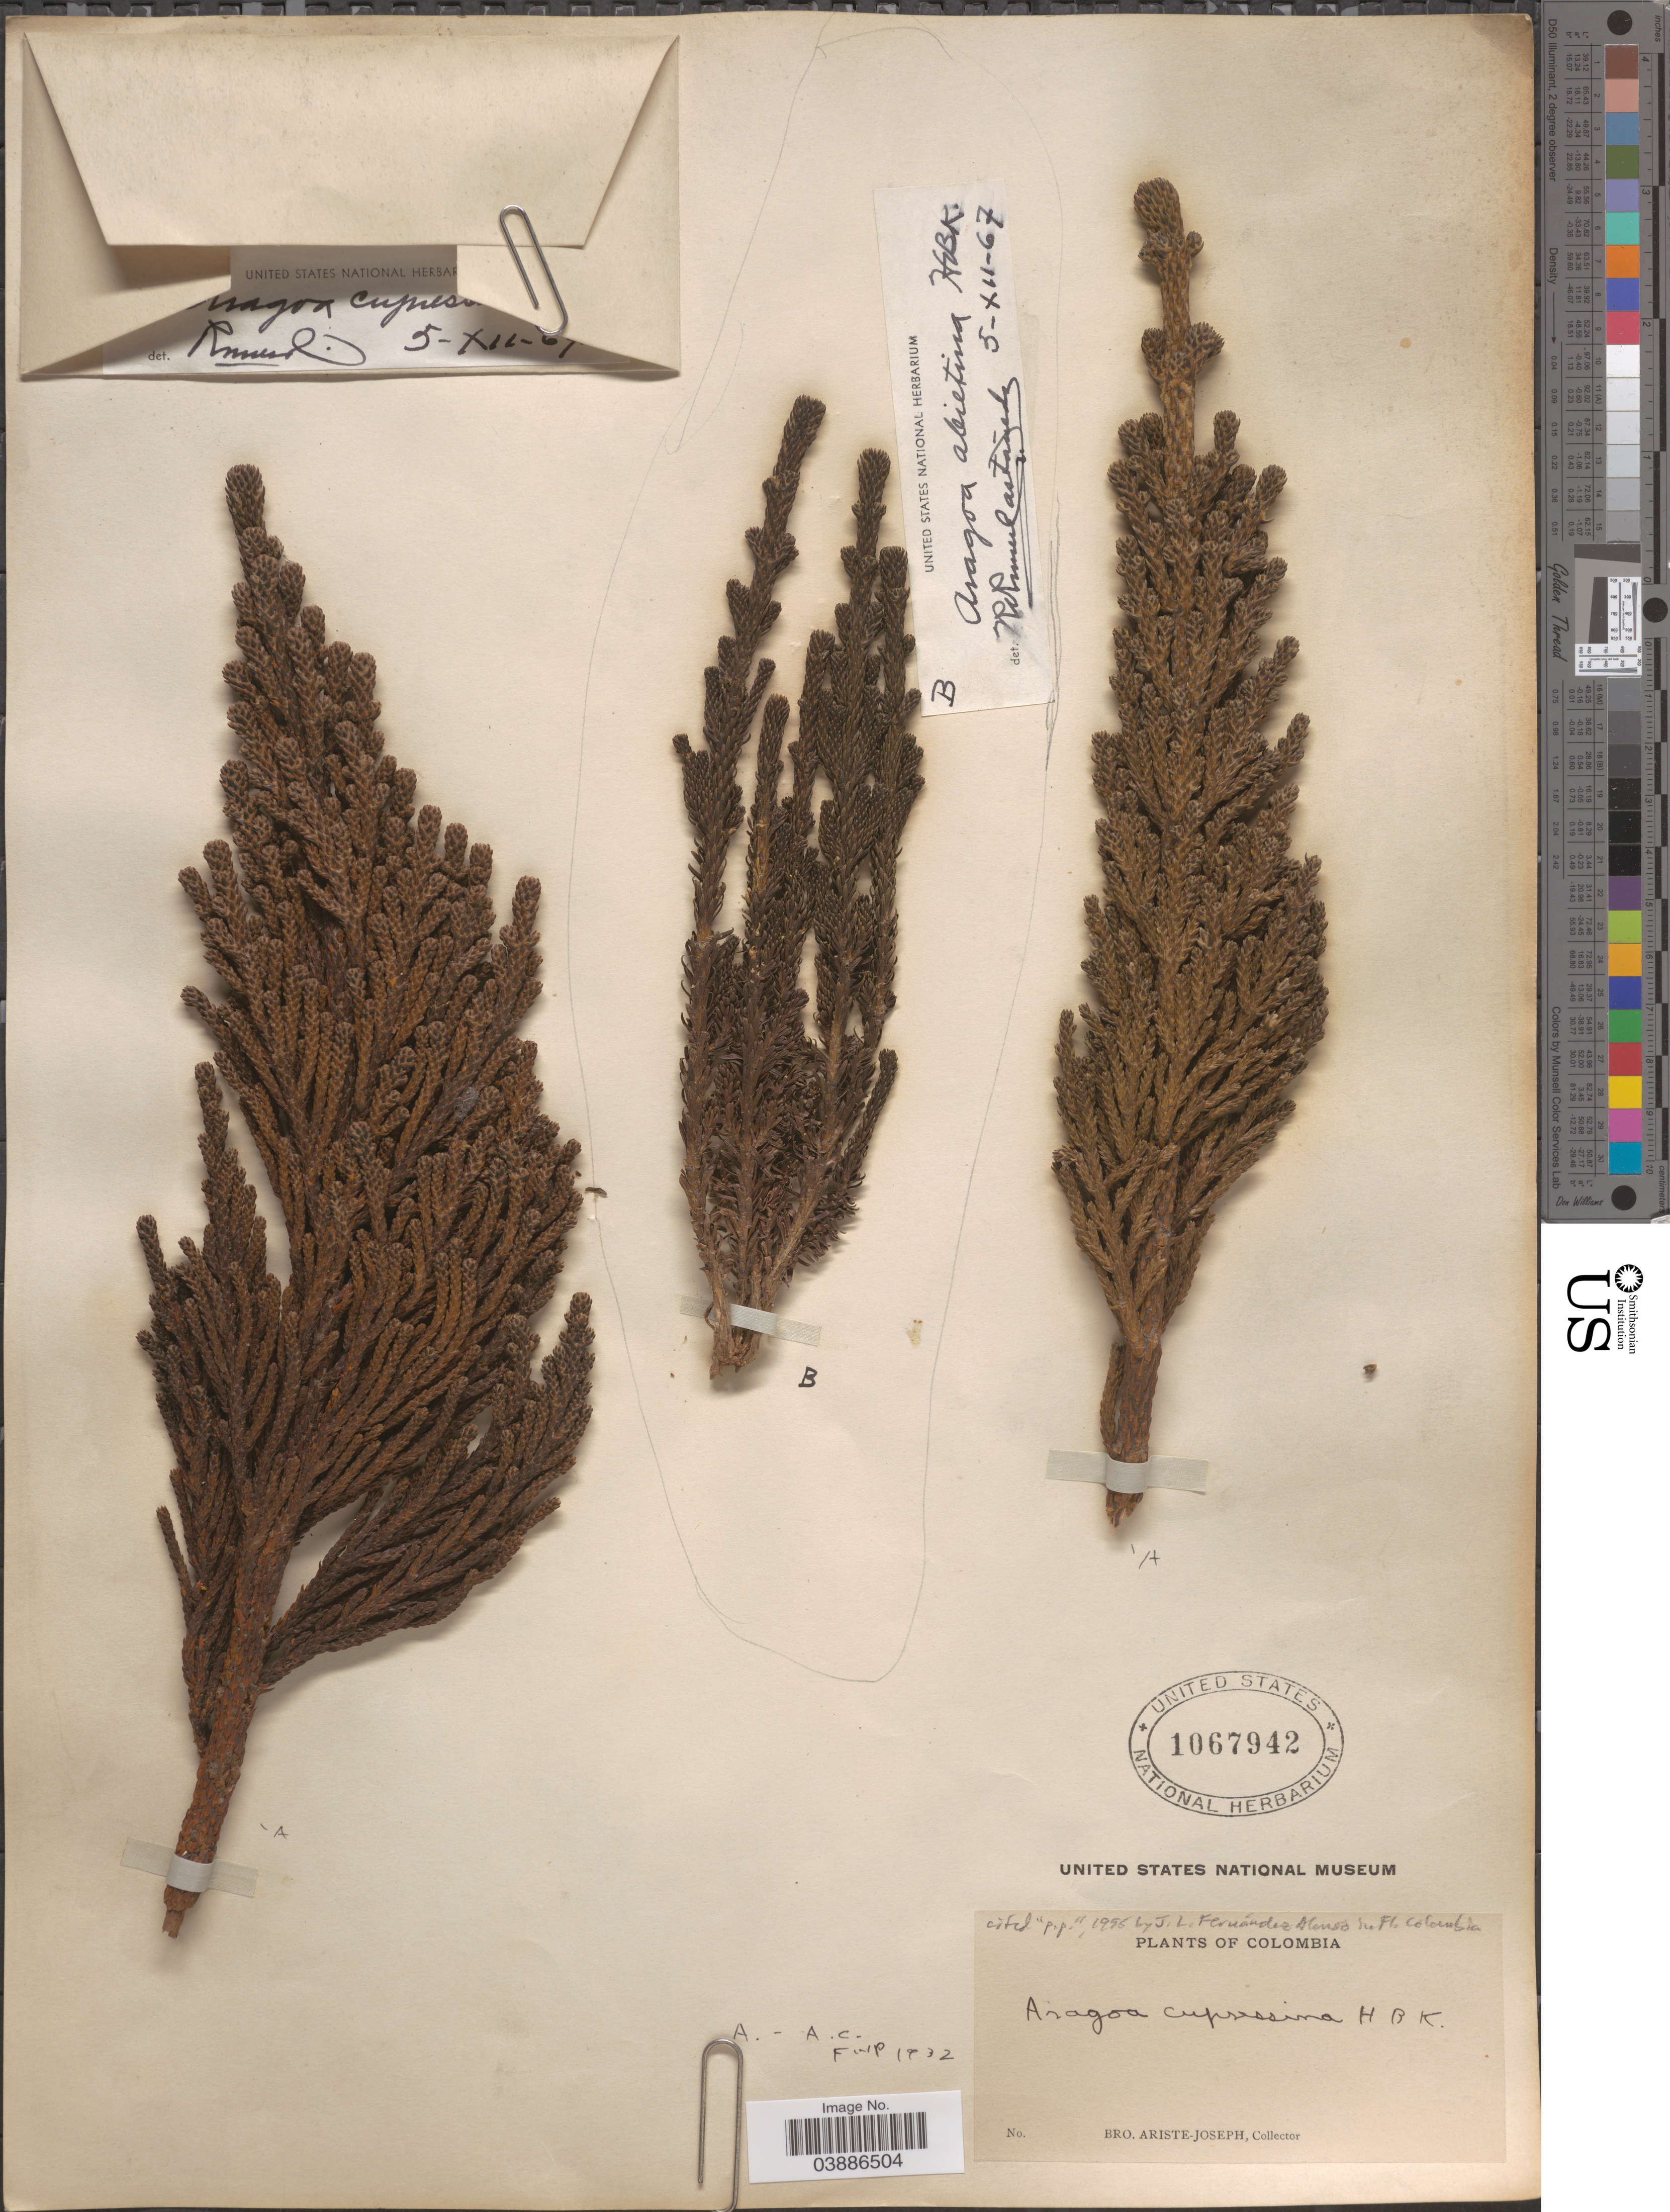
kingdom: Plantae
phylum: Tracheophyta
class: Magnoliopsida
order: Lamiales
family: Plantaginaceae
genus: Aragoa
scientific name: Aragoa cupressina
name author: Kunth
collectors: Bro. Ariste-Joseph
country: Colombia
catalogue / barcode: US 1067942